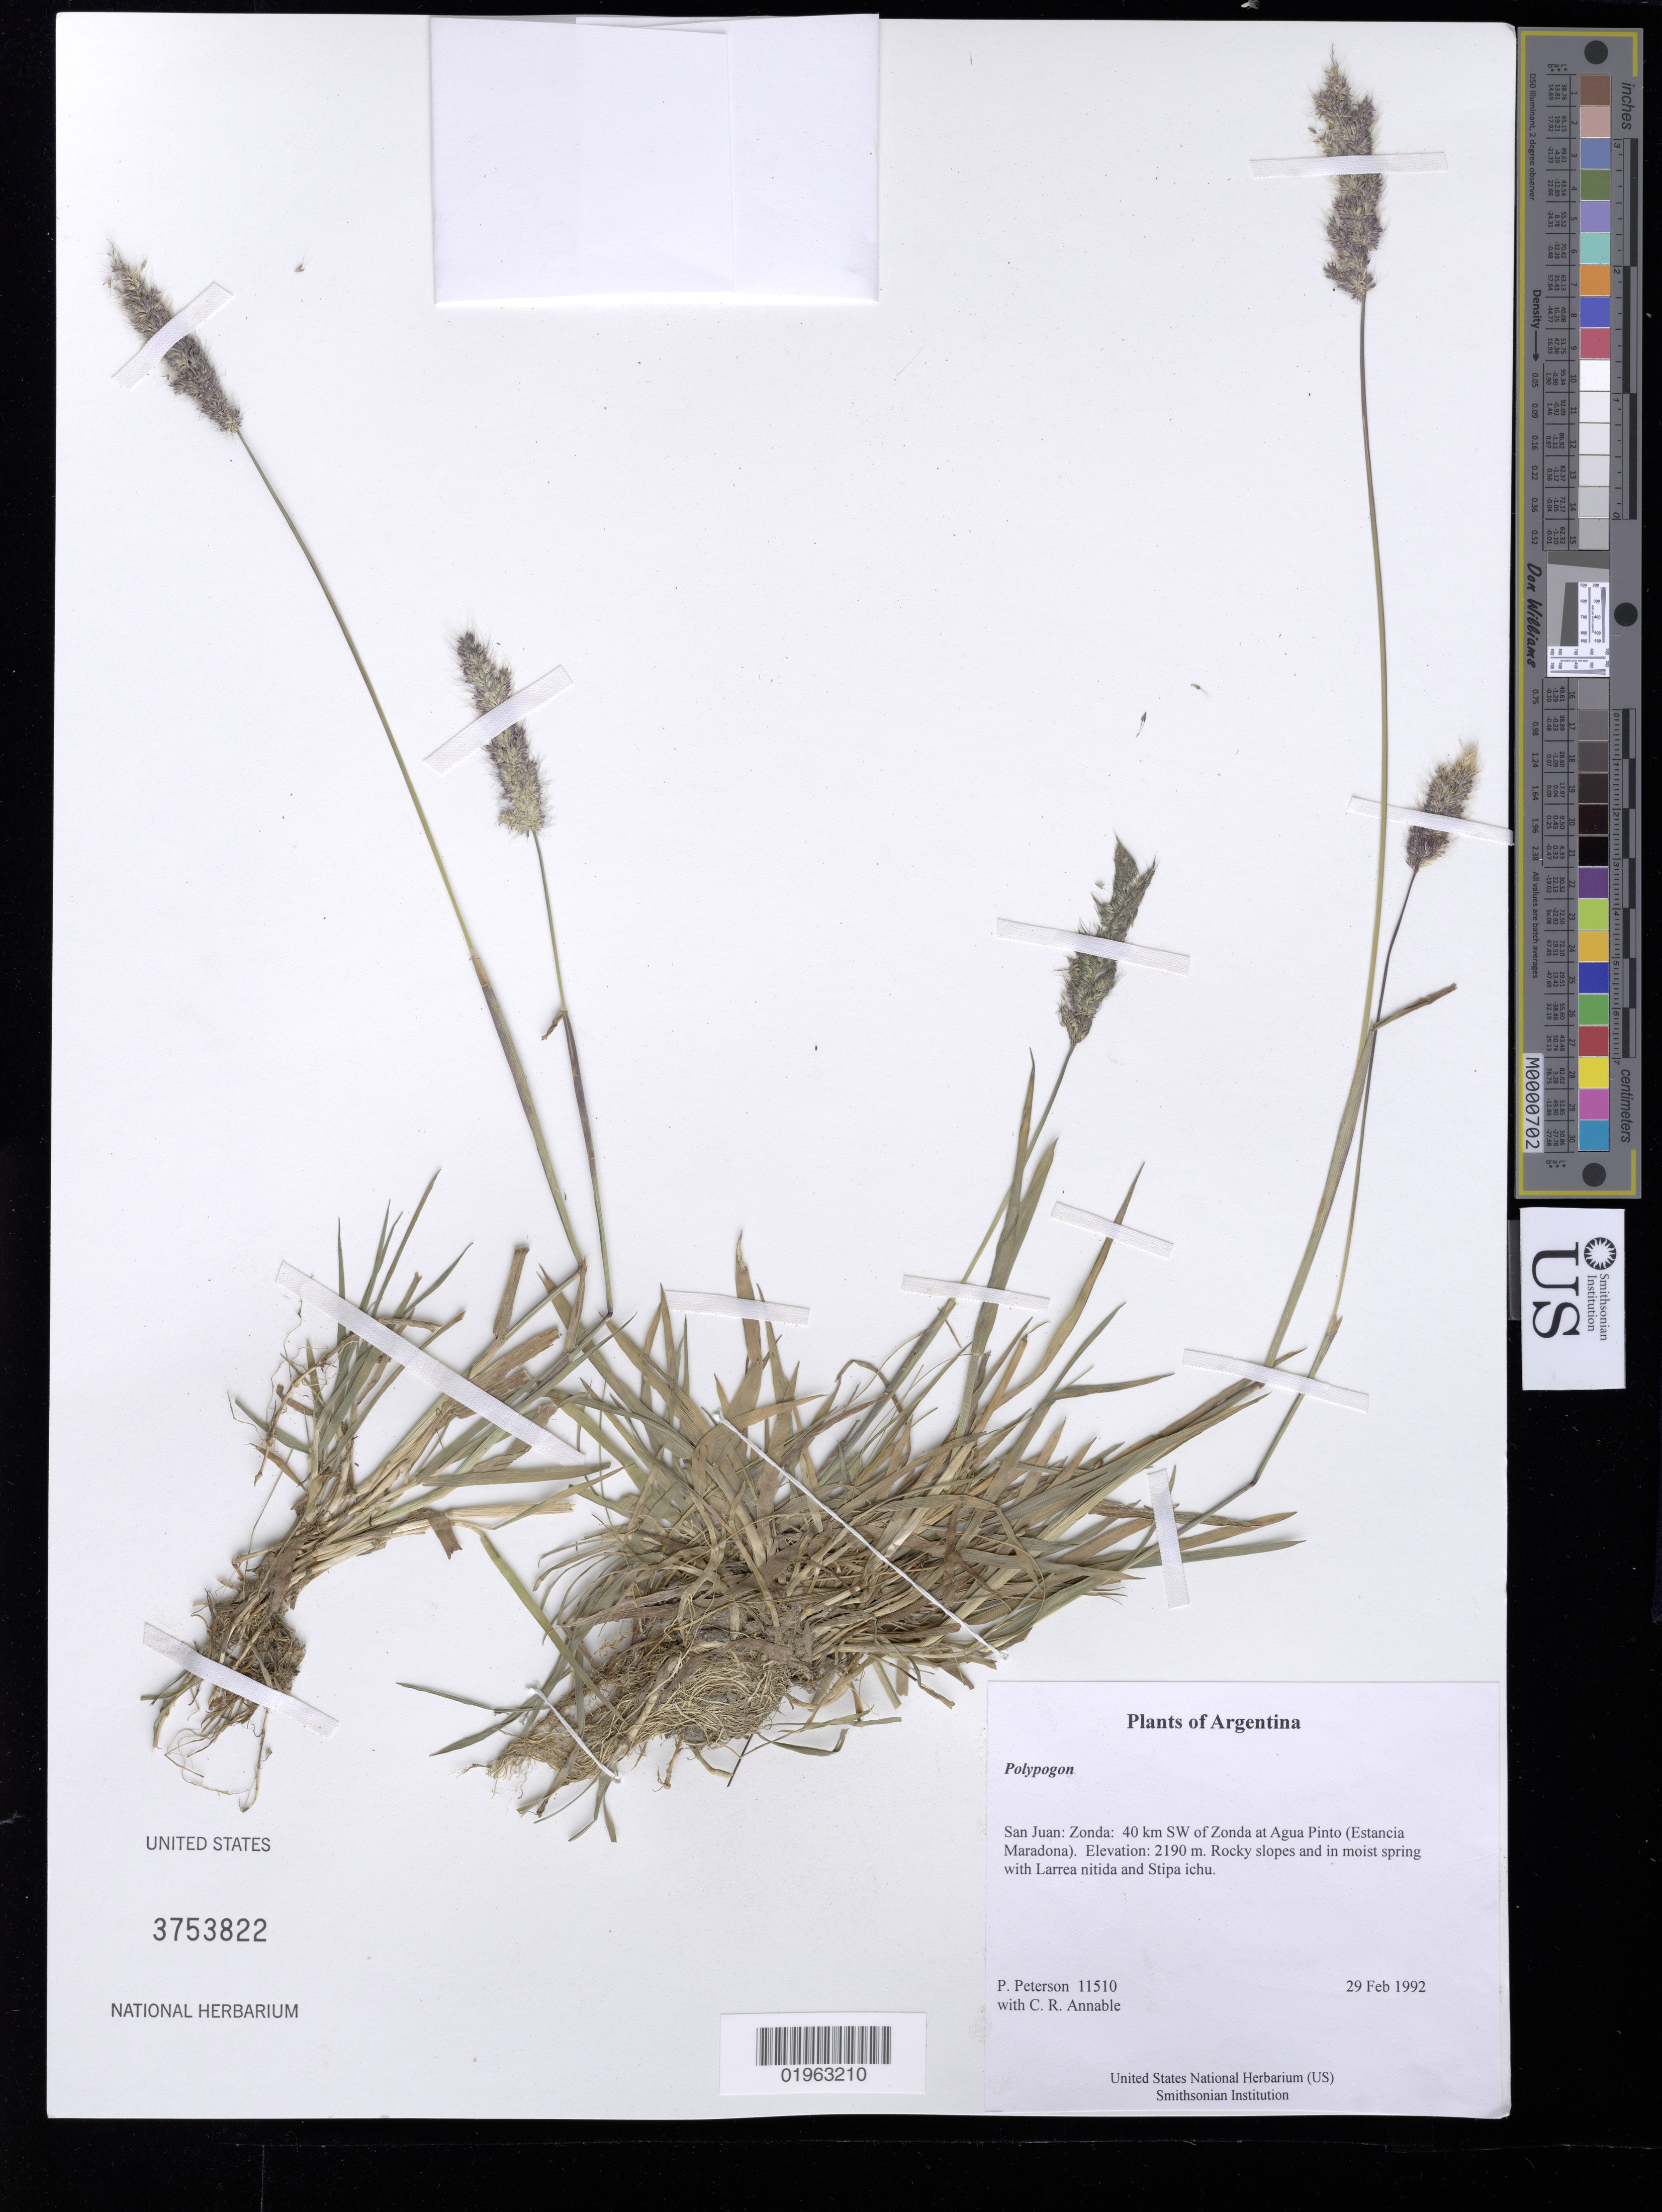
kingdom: Plantae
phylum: Tracheophyta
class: Liliopsida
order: Poales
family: Poaceae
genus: Polypogon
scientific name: Polypogon sp.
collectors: P. M. Peterson & C. R. Annable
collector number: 11510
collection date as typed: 29 Feb 1992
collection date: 1992-02-29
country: Argentina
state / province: San Juan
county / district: Zonda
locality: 40 km SW of Zonda at Agua Pinto (Estancia Maradona).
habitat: Rocky slopes and in moist spring with Larrea nitida and Stipa ichu.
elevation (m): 2190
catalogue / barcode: US 3753822